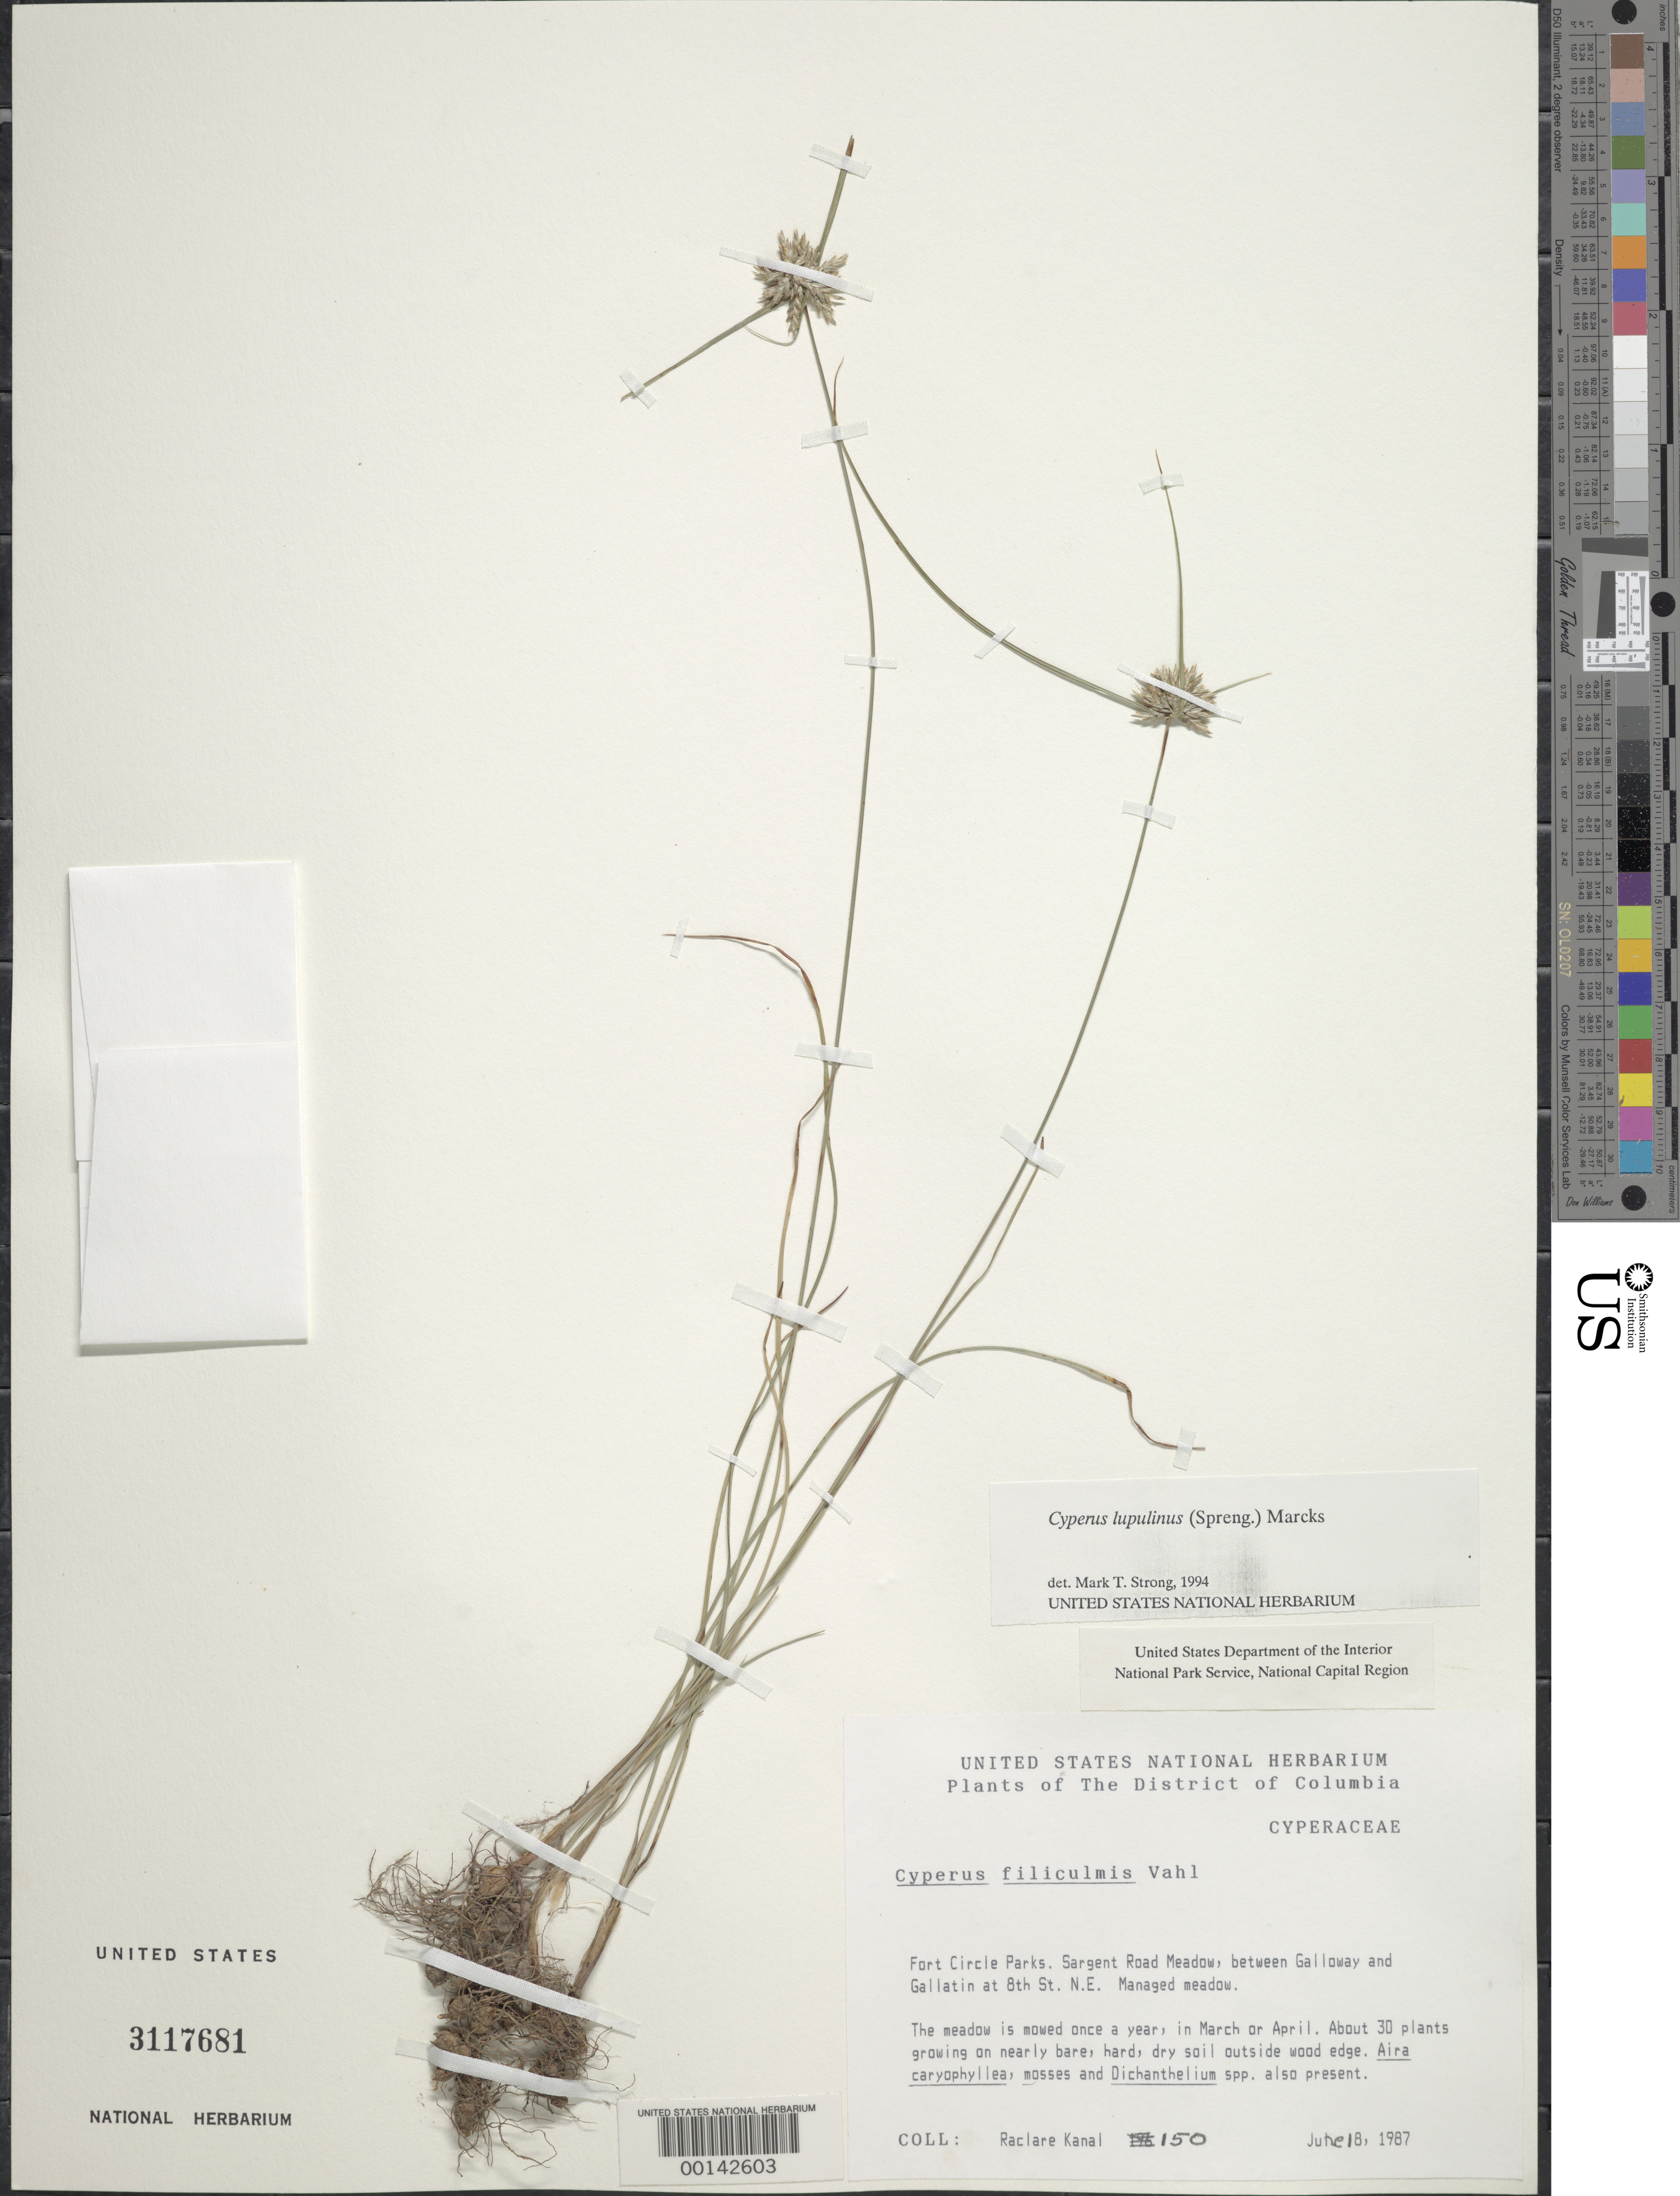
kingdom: Plantae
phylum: Tracheophyta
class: Liliopsida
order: Poales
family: Cyperaceae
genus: Cyperus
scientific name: Cyperus lupulinus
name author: (Spreng.) Marcks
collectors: R. Kanal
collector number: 196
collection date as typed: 08 Jul 1987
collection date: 1987-07-08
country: United States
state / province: District of Columbia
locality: Fort Circle Parks. Sargent Road meadow, between Galloway and Gallatin at 8th St. NE. Fort Circle Parks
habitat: Managed meadow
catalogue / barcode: US 3117681